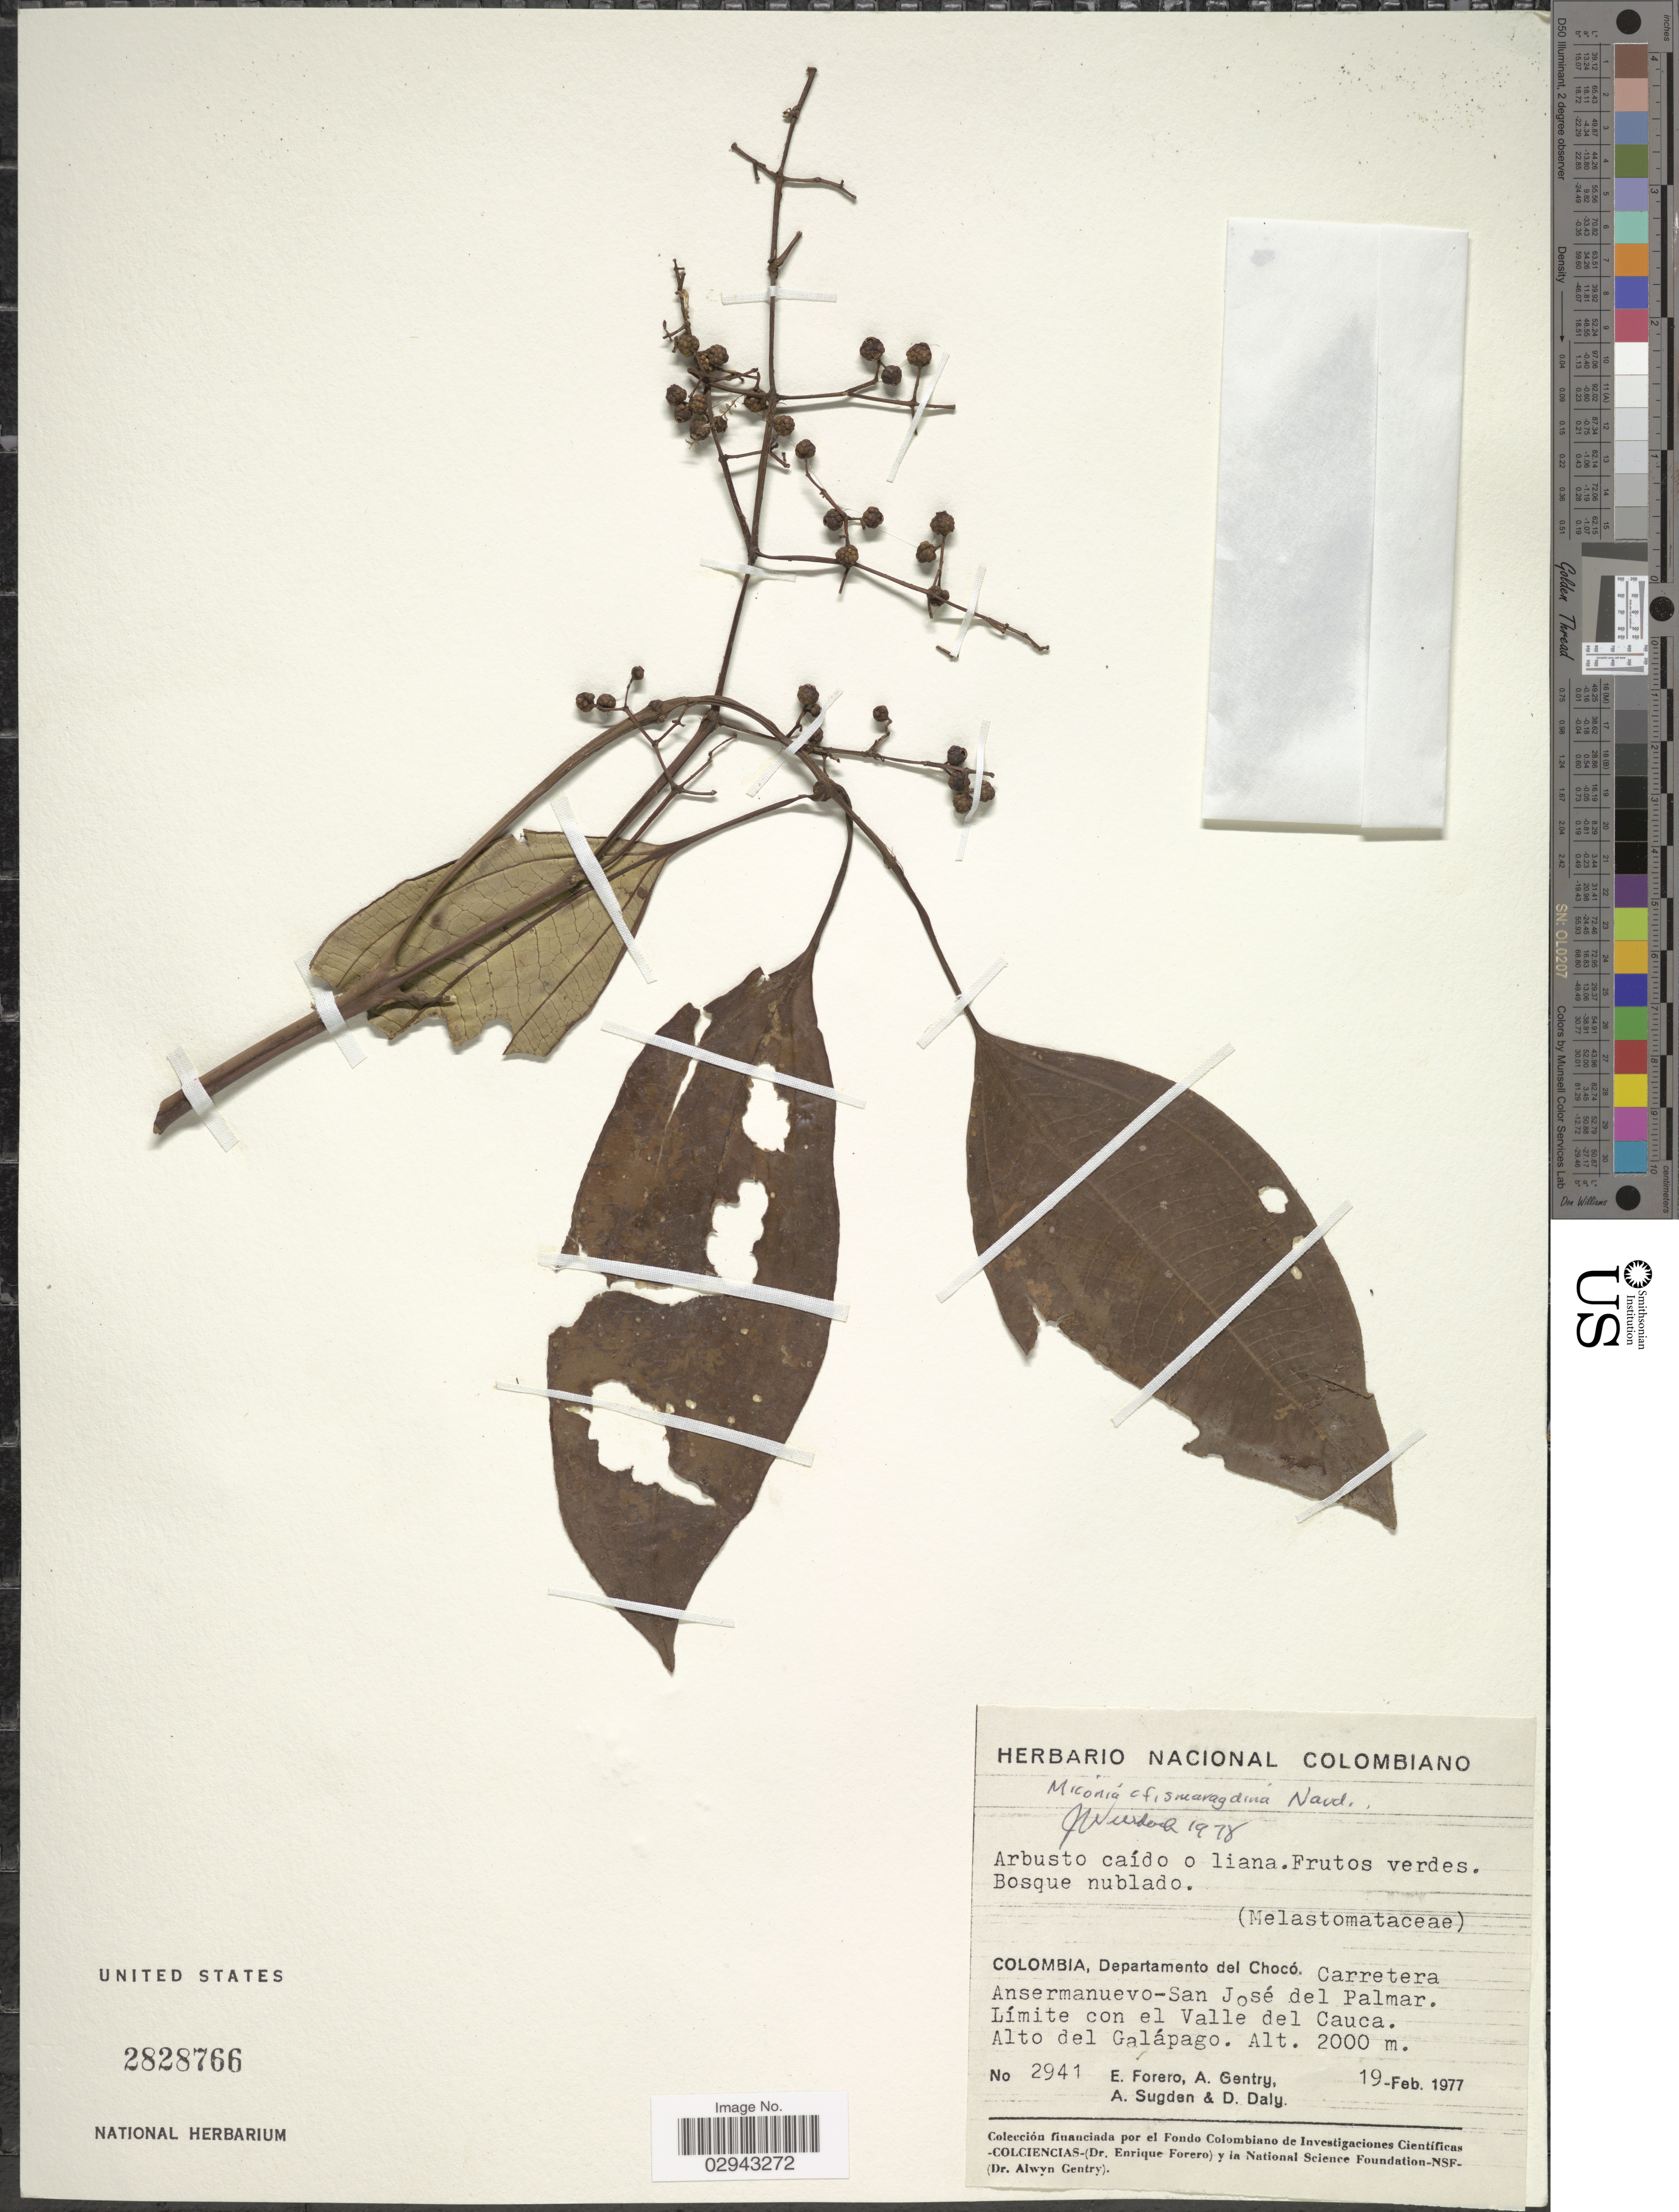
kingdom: Plantae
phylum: Tracheophyta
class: Magnoliopsida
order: Myrtales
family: Melastomataceae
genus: Miconia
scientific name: Miconia smaragdina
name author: Naudin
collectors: E. Forero, A. H. Gentry, A. Sugden & D. C. Daly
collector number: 2941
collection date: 1977-02-19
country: Colombia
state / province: Chocó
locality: Departamento del Chocó. Carretera Ansermanuevo-San José del Palmar. Límite con el Valle del Cauca. Alto del Galápago.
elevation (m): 2000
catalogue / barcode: US 2828766